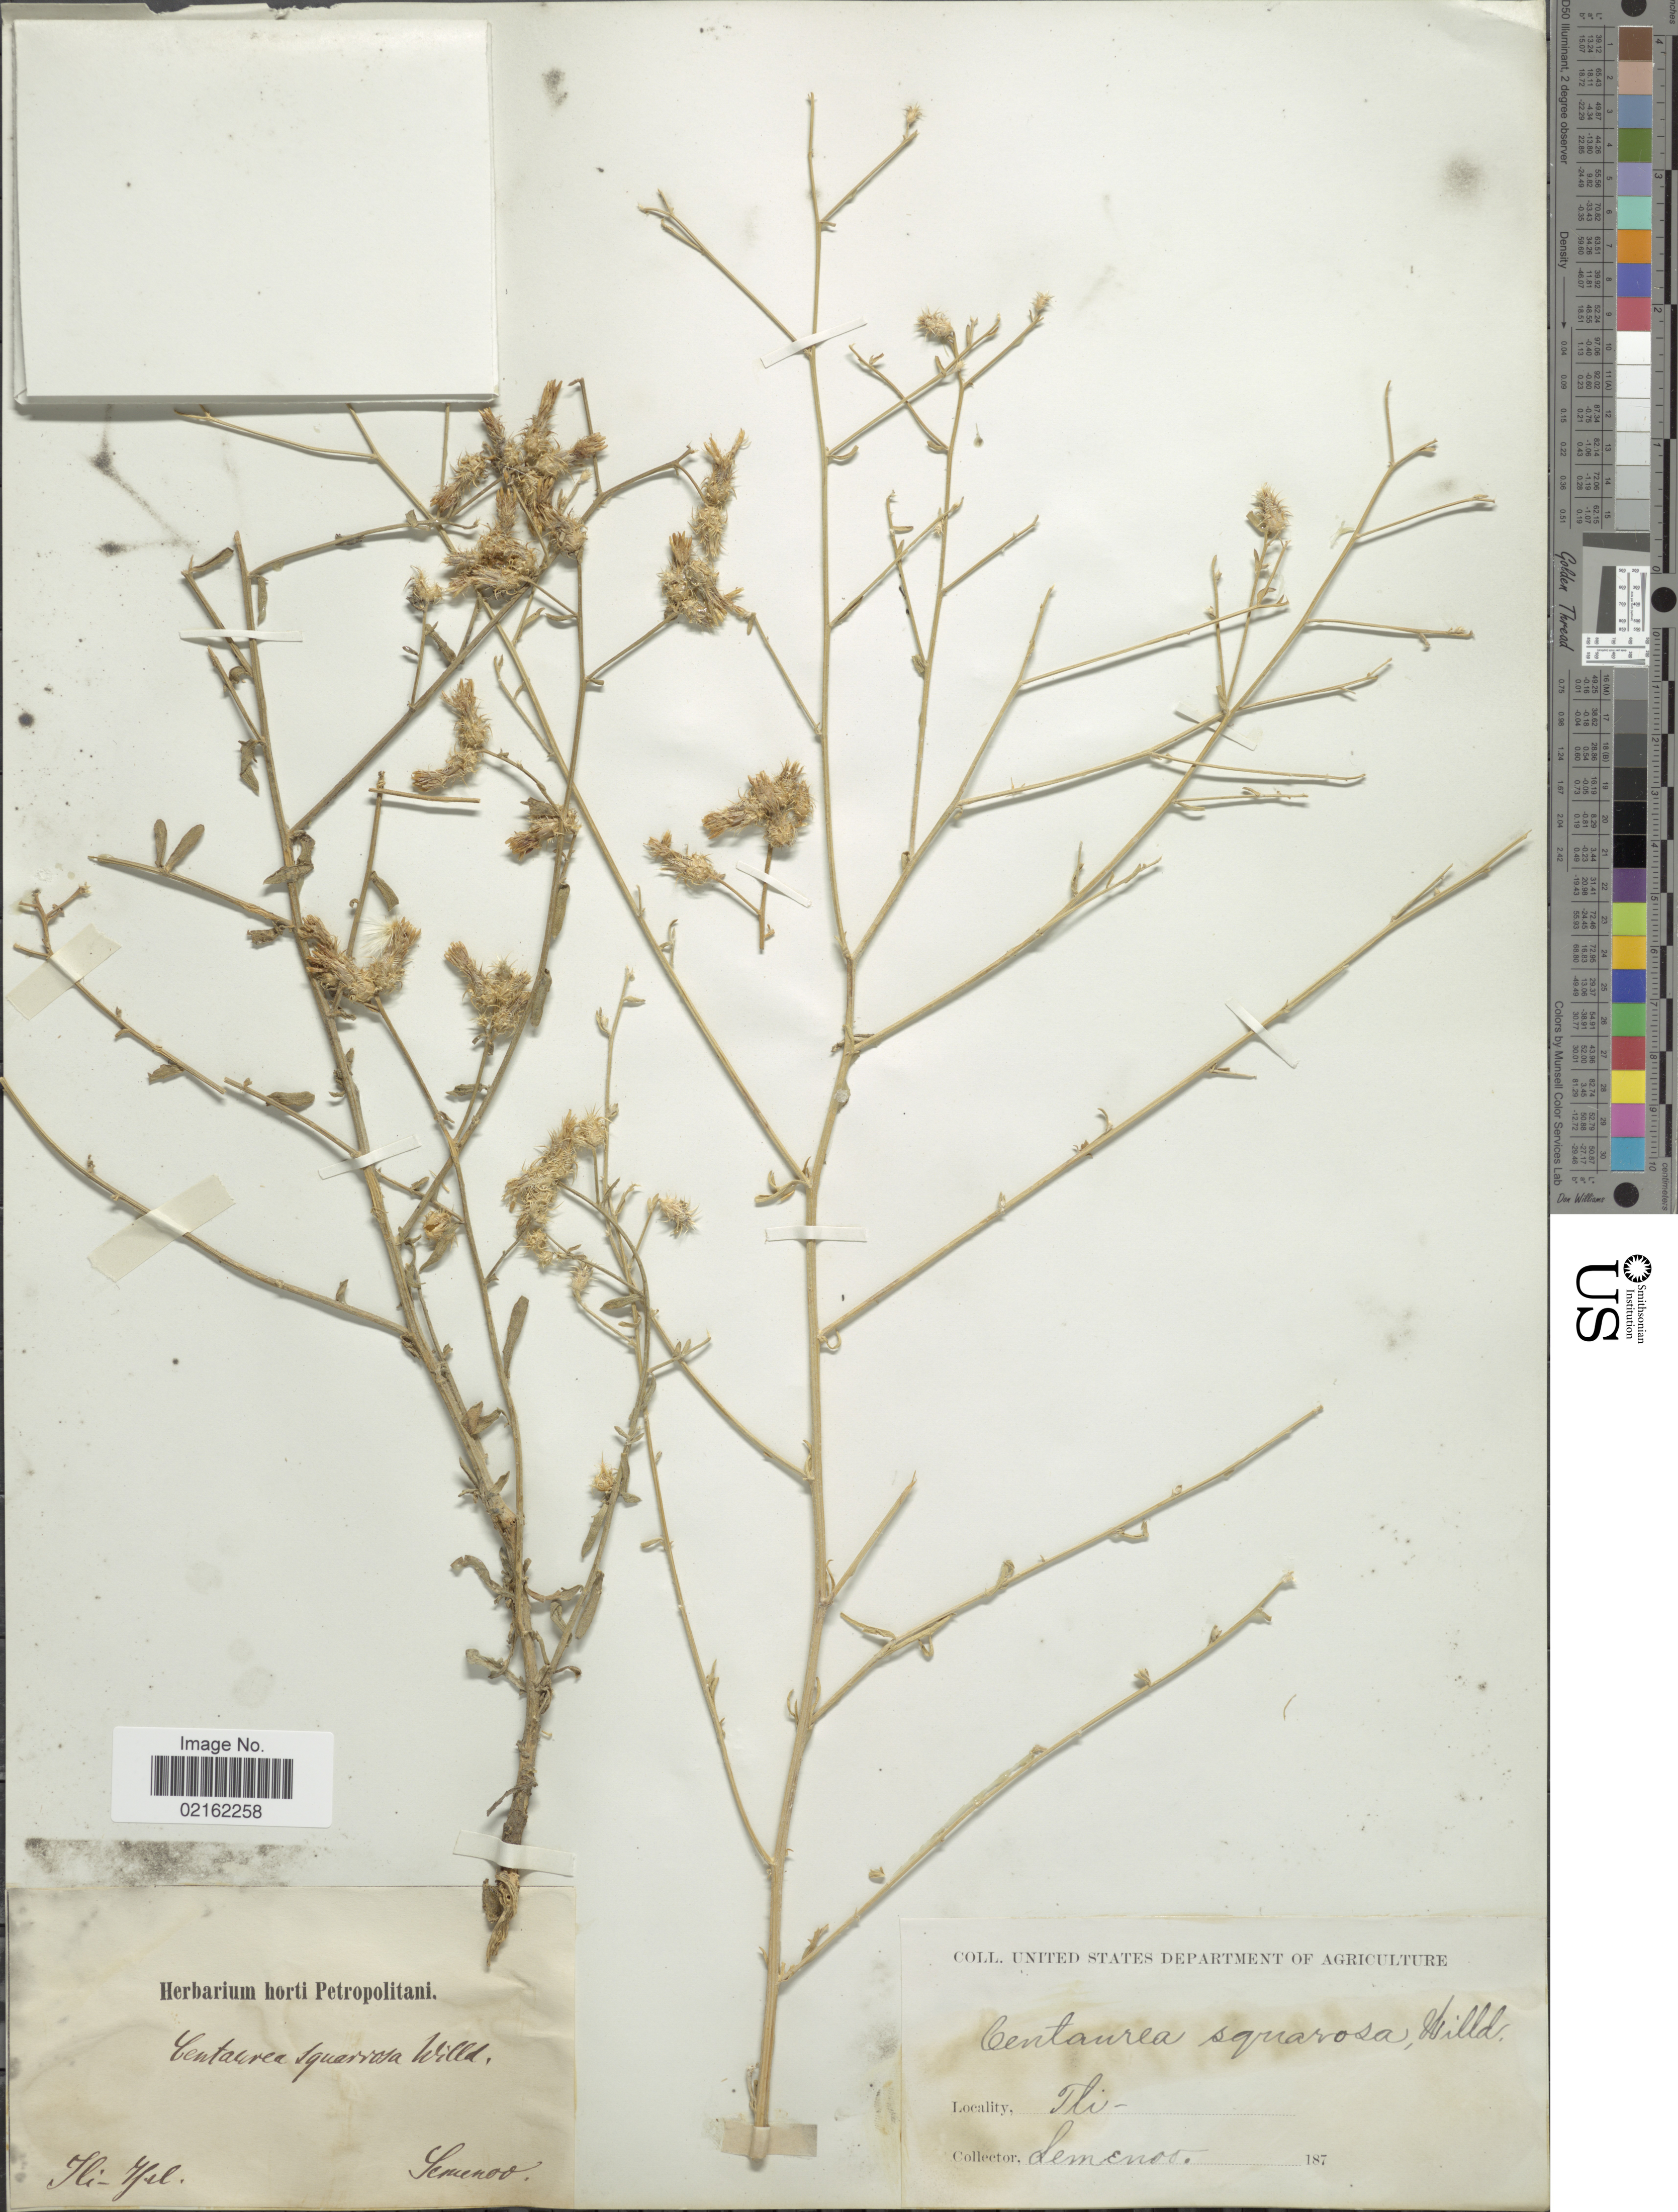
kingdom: Plantae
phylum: Tracheophyta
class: Magnoliopsida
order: Asterales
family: Asteraceae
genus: Centaurea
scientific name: Centaurea virgata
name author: Lam.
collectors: -- Semenov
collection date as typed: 187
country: Kazakhstan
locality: Ili-Thal (Valley of river Ili)